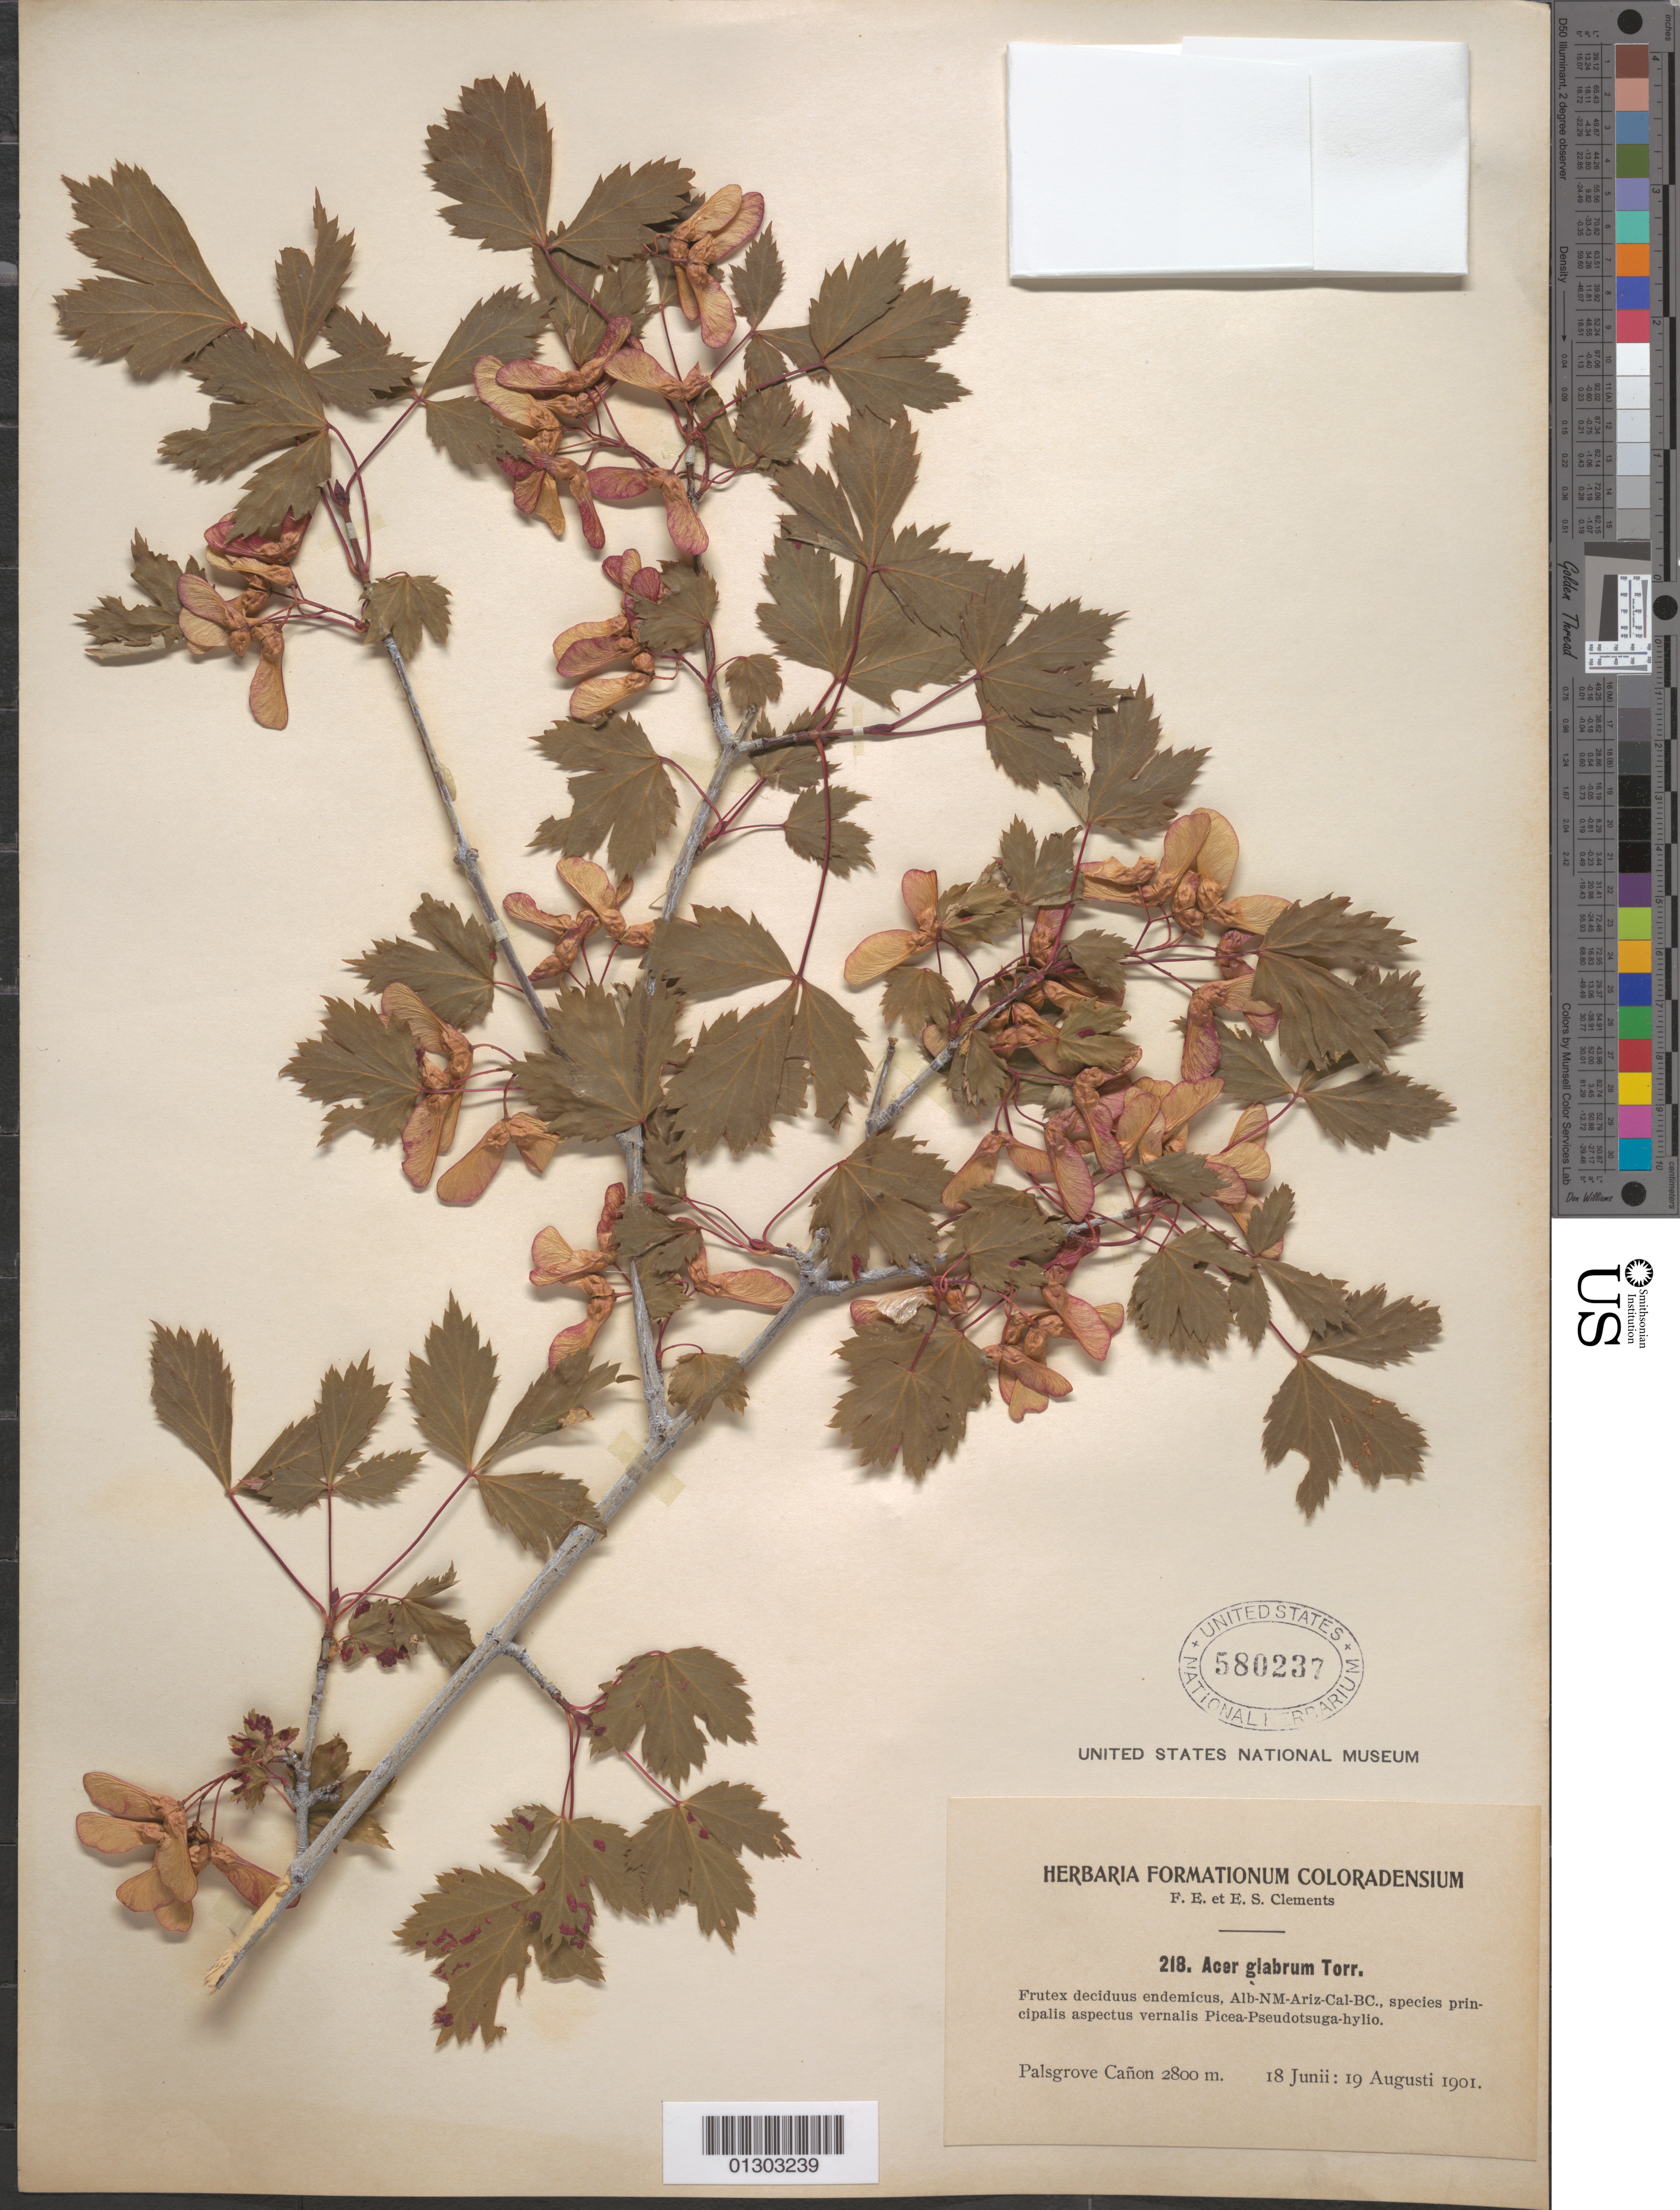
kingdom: Plantae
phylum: Tracheophyta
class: Magnoliopsida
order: Sapindales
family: Sapindaceae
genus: Acer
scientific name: Acer glabrum subsp. neomexicanum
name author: (Greene) A.E. Murray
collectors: F. E. Clements & E. S. Clements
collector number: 218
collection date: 1901-06-18/1901-08-19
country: United States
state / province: Colorado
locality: Palsgrove Cañon.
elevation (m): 2800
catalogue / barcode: US 580237